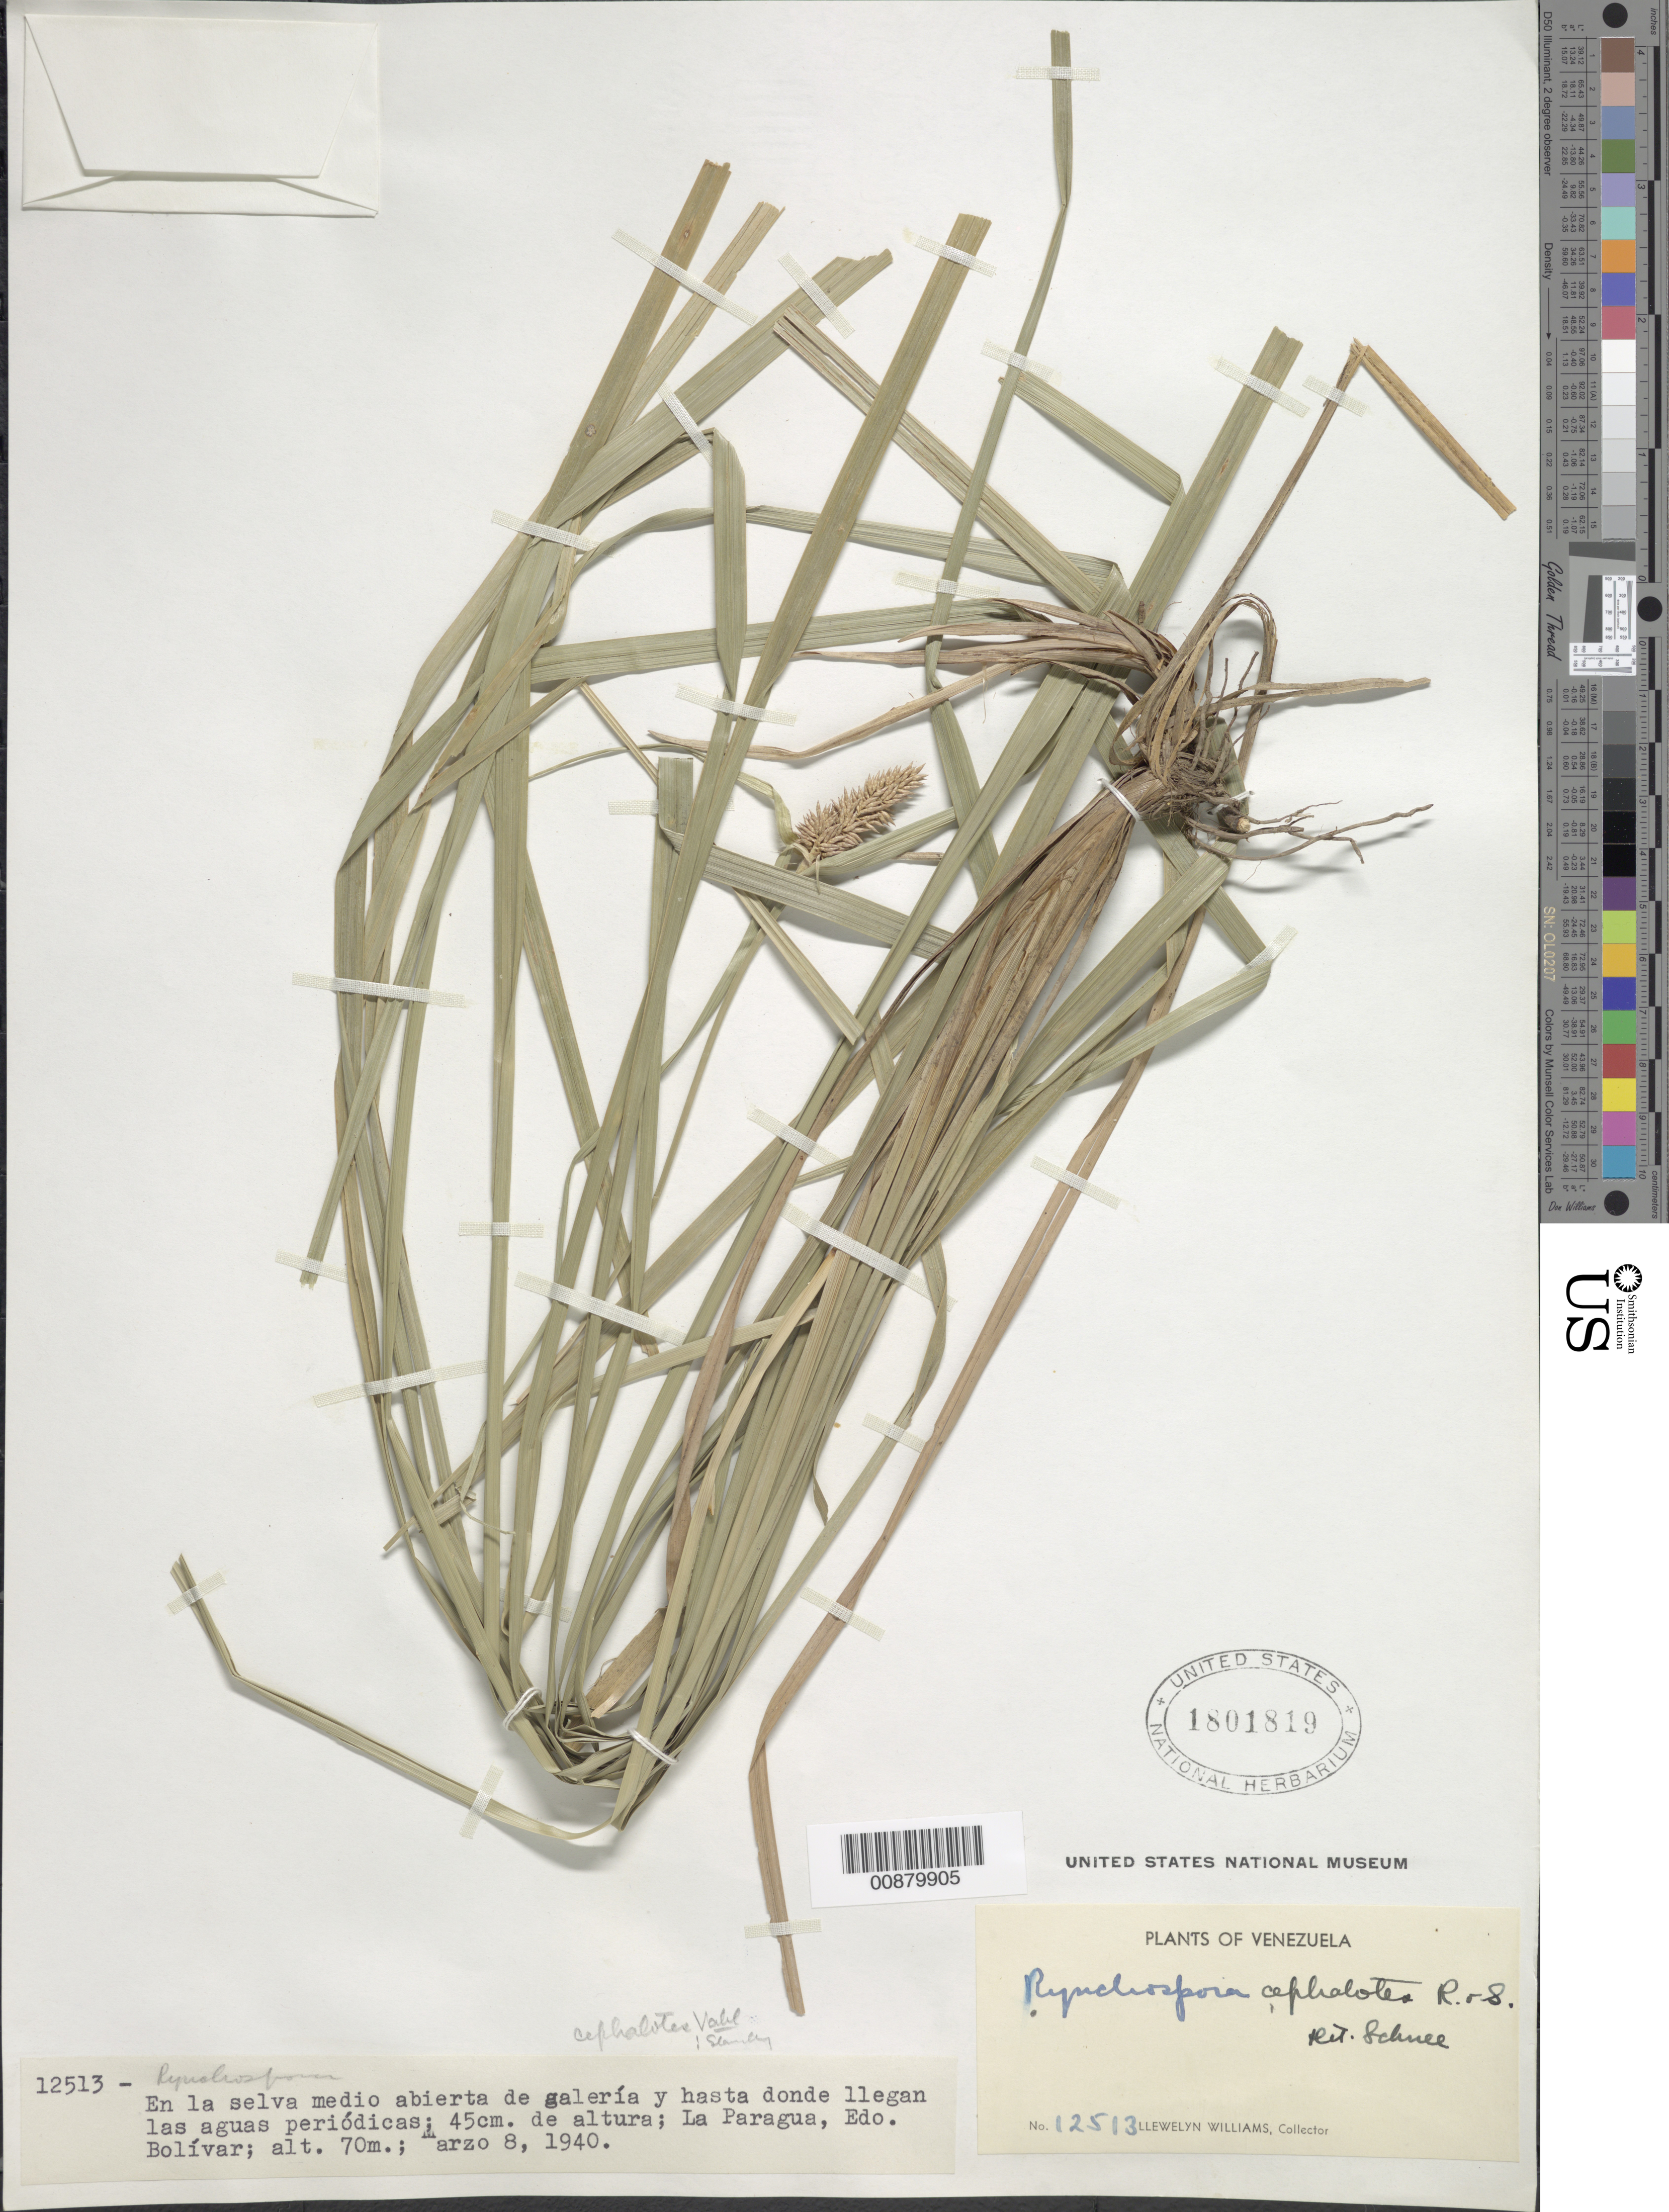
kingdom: Plantae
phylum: Tracheophyta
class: Liliopsida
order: Poales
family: Cyperaceae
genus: Rhynchospora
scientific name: Rhynchospora cephalotes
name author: (L.) Vahl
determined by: Standley, Paul C.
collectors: Ll. Williams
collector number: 12513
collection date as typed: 8-Mar-40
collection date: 1940-03-08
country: Venezuela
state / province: Bolívar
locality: La Paragua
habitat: Selva medio abierta de glaeria y hasta donde llegan las aguas periodicas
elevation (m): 70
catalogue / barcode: US 1801819